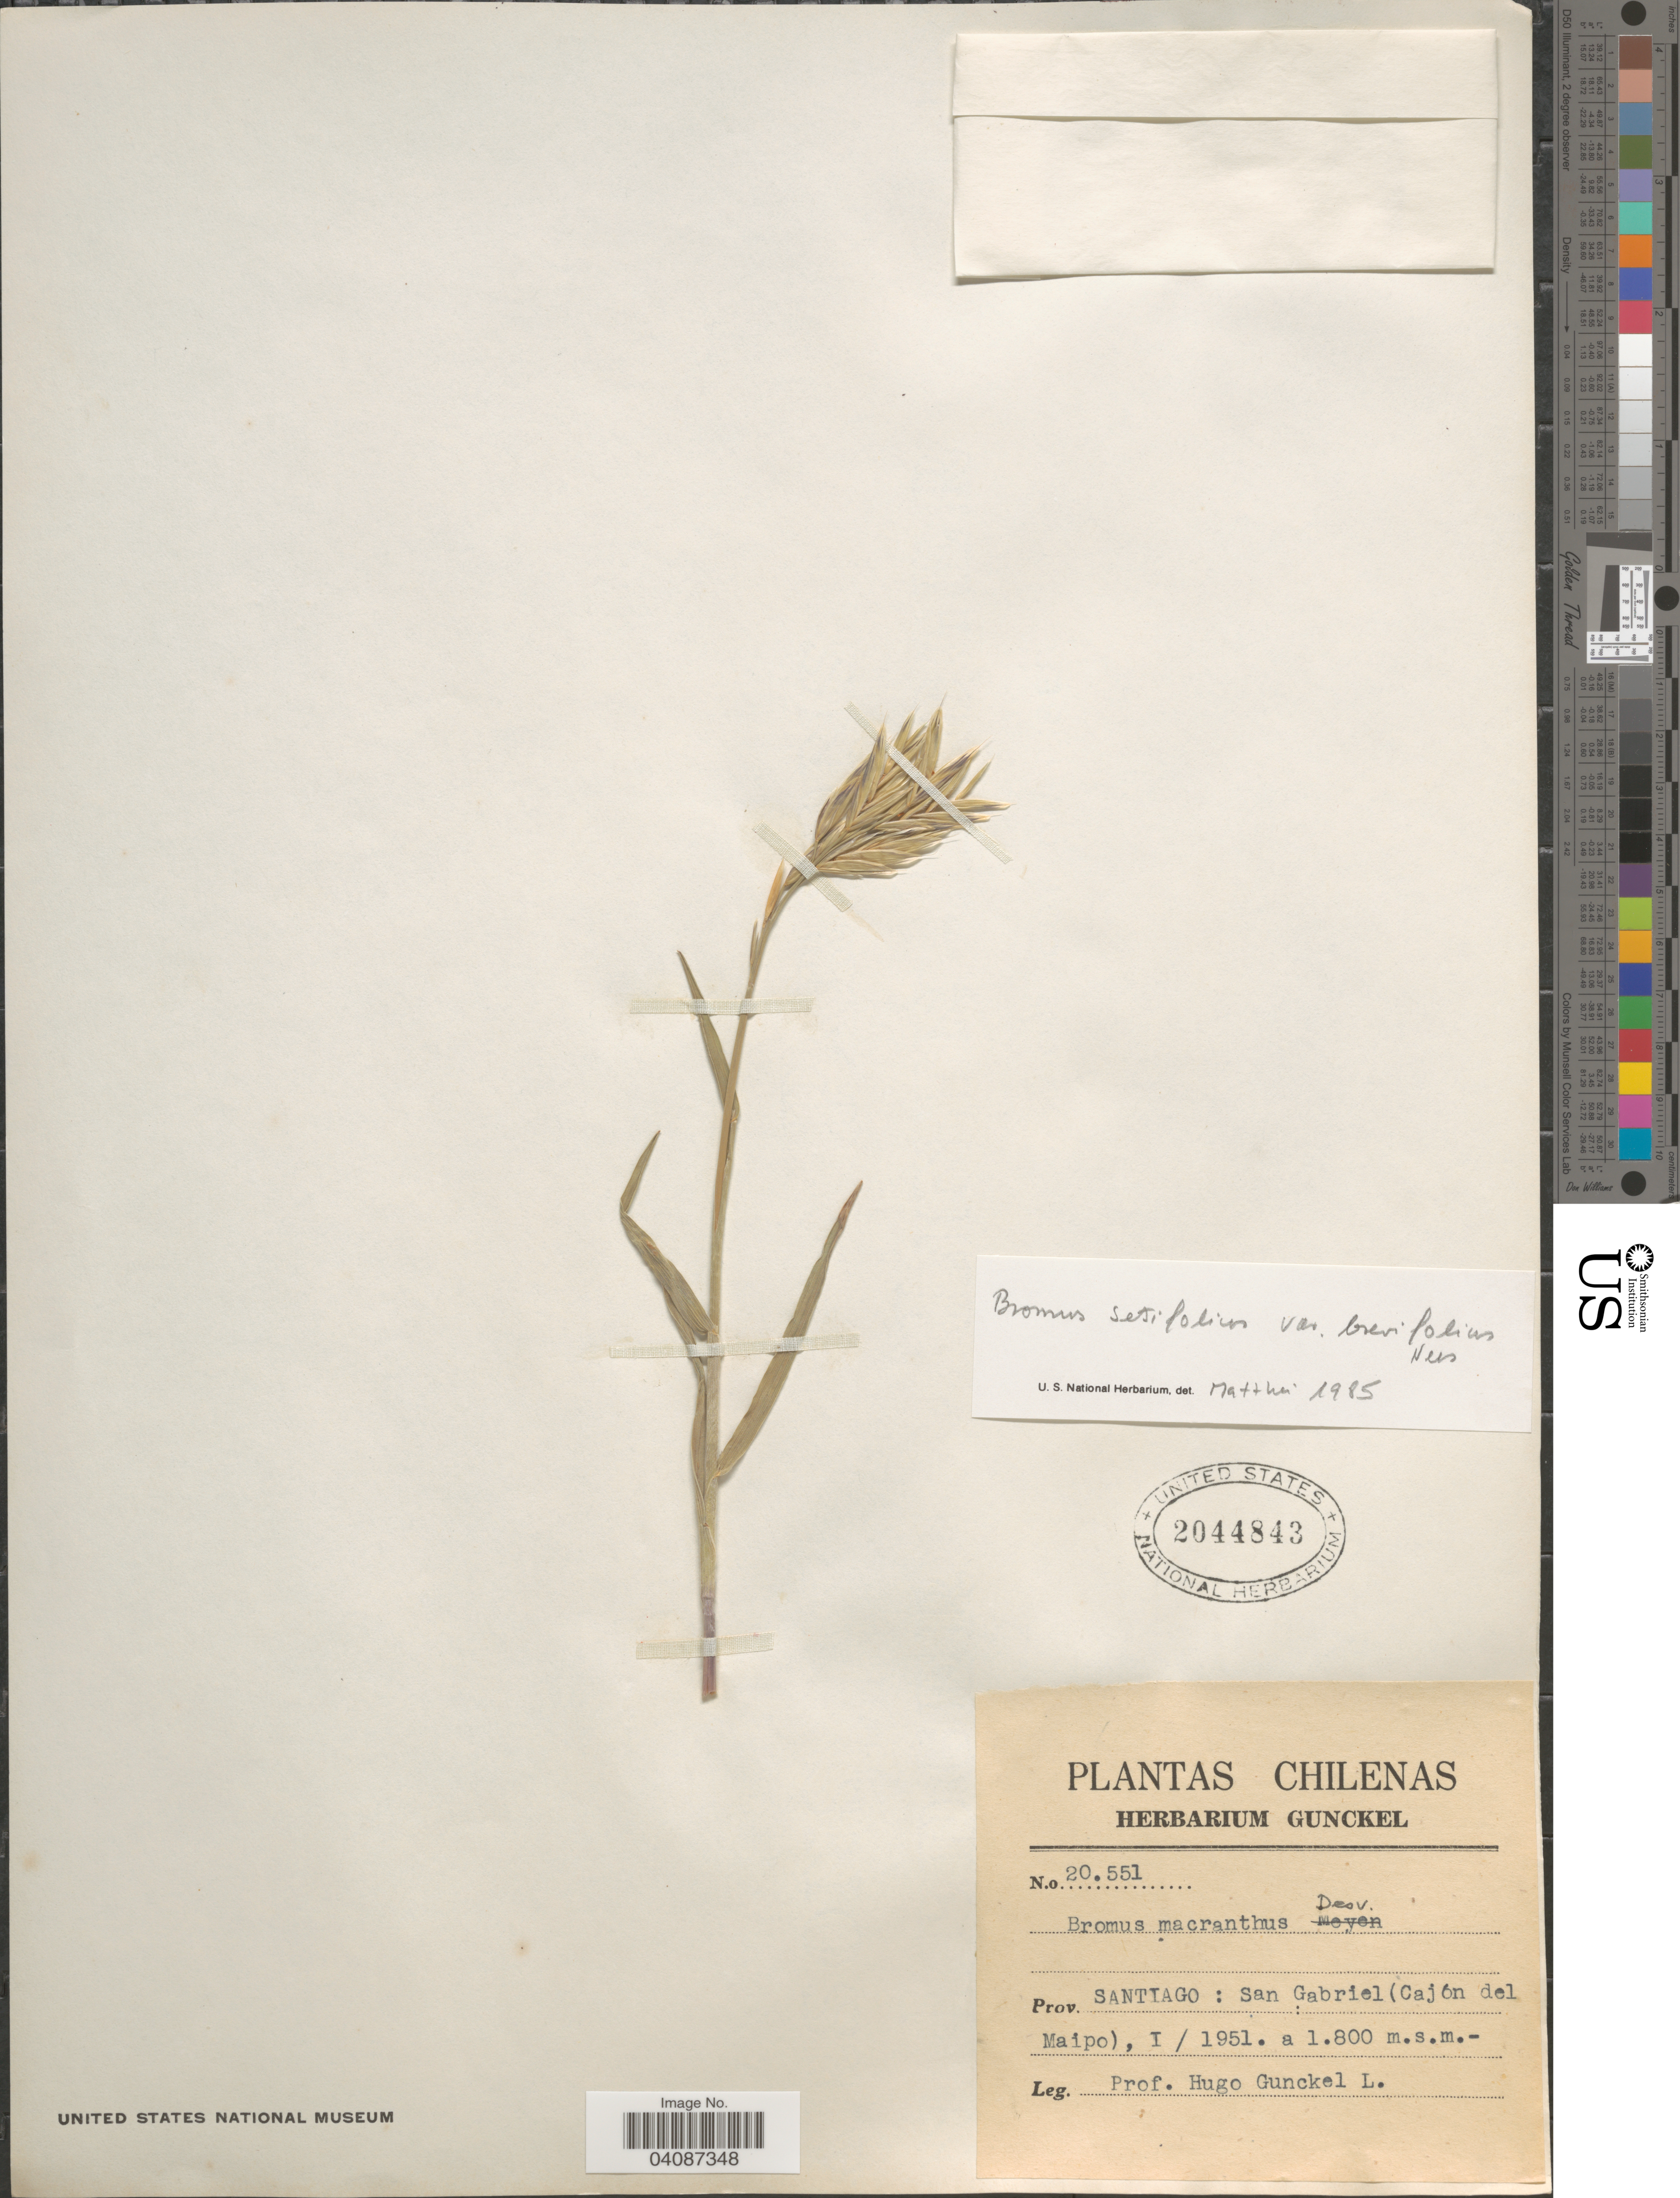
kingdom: Plantae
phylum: Tracheophyta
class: Liliopsida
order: Poales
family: Poaceae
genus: Bromus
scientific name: Bromus setifolis var. brevifolius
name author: Nees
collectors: H. Gunckel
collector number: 20551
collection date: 1951-01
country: Chile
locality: Chilenas. Prov. Santiago: San Gabriel (Cajón del Maipo).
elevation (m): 1800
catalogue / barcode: US 2044843